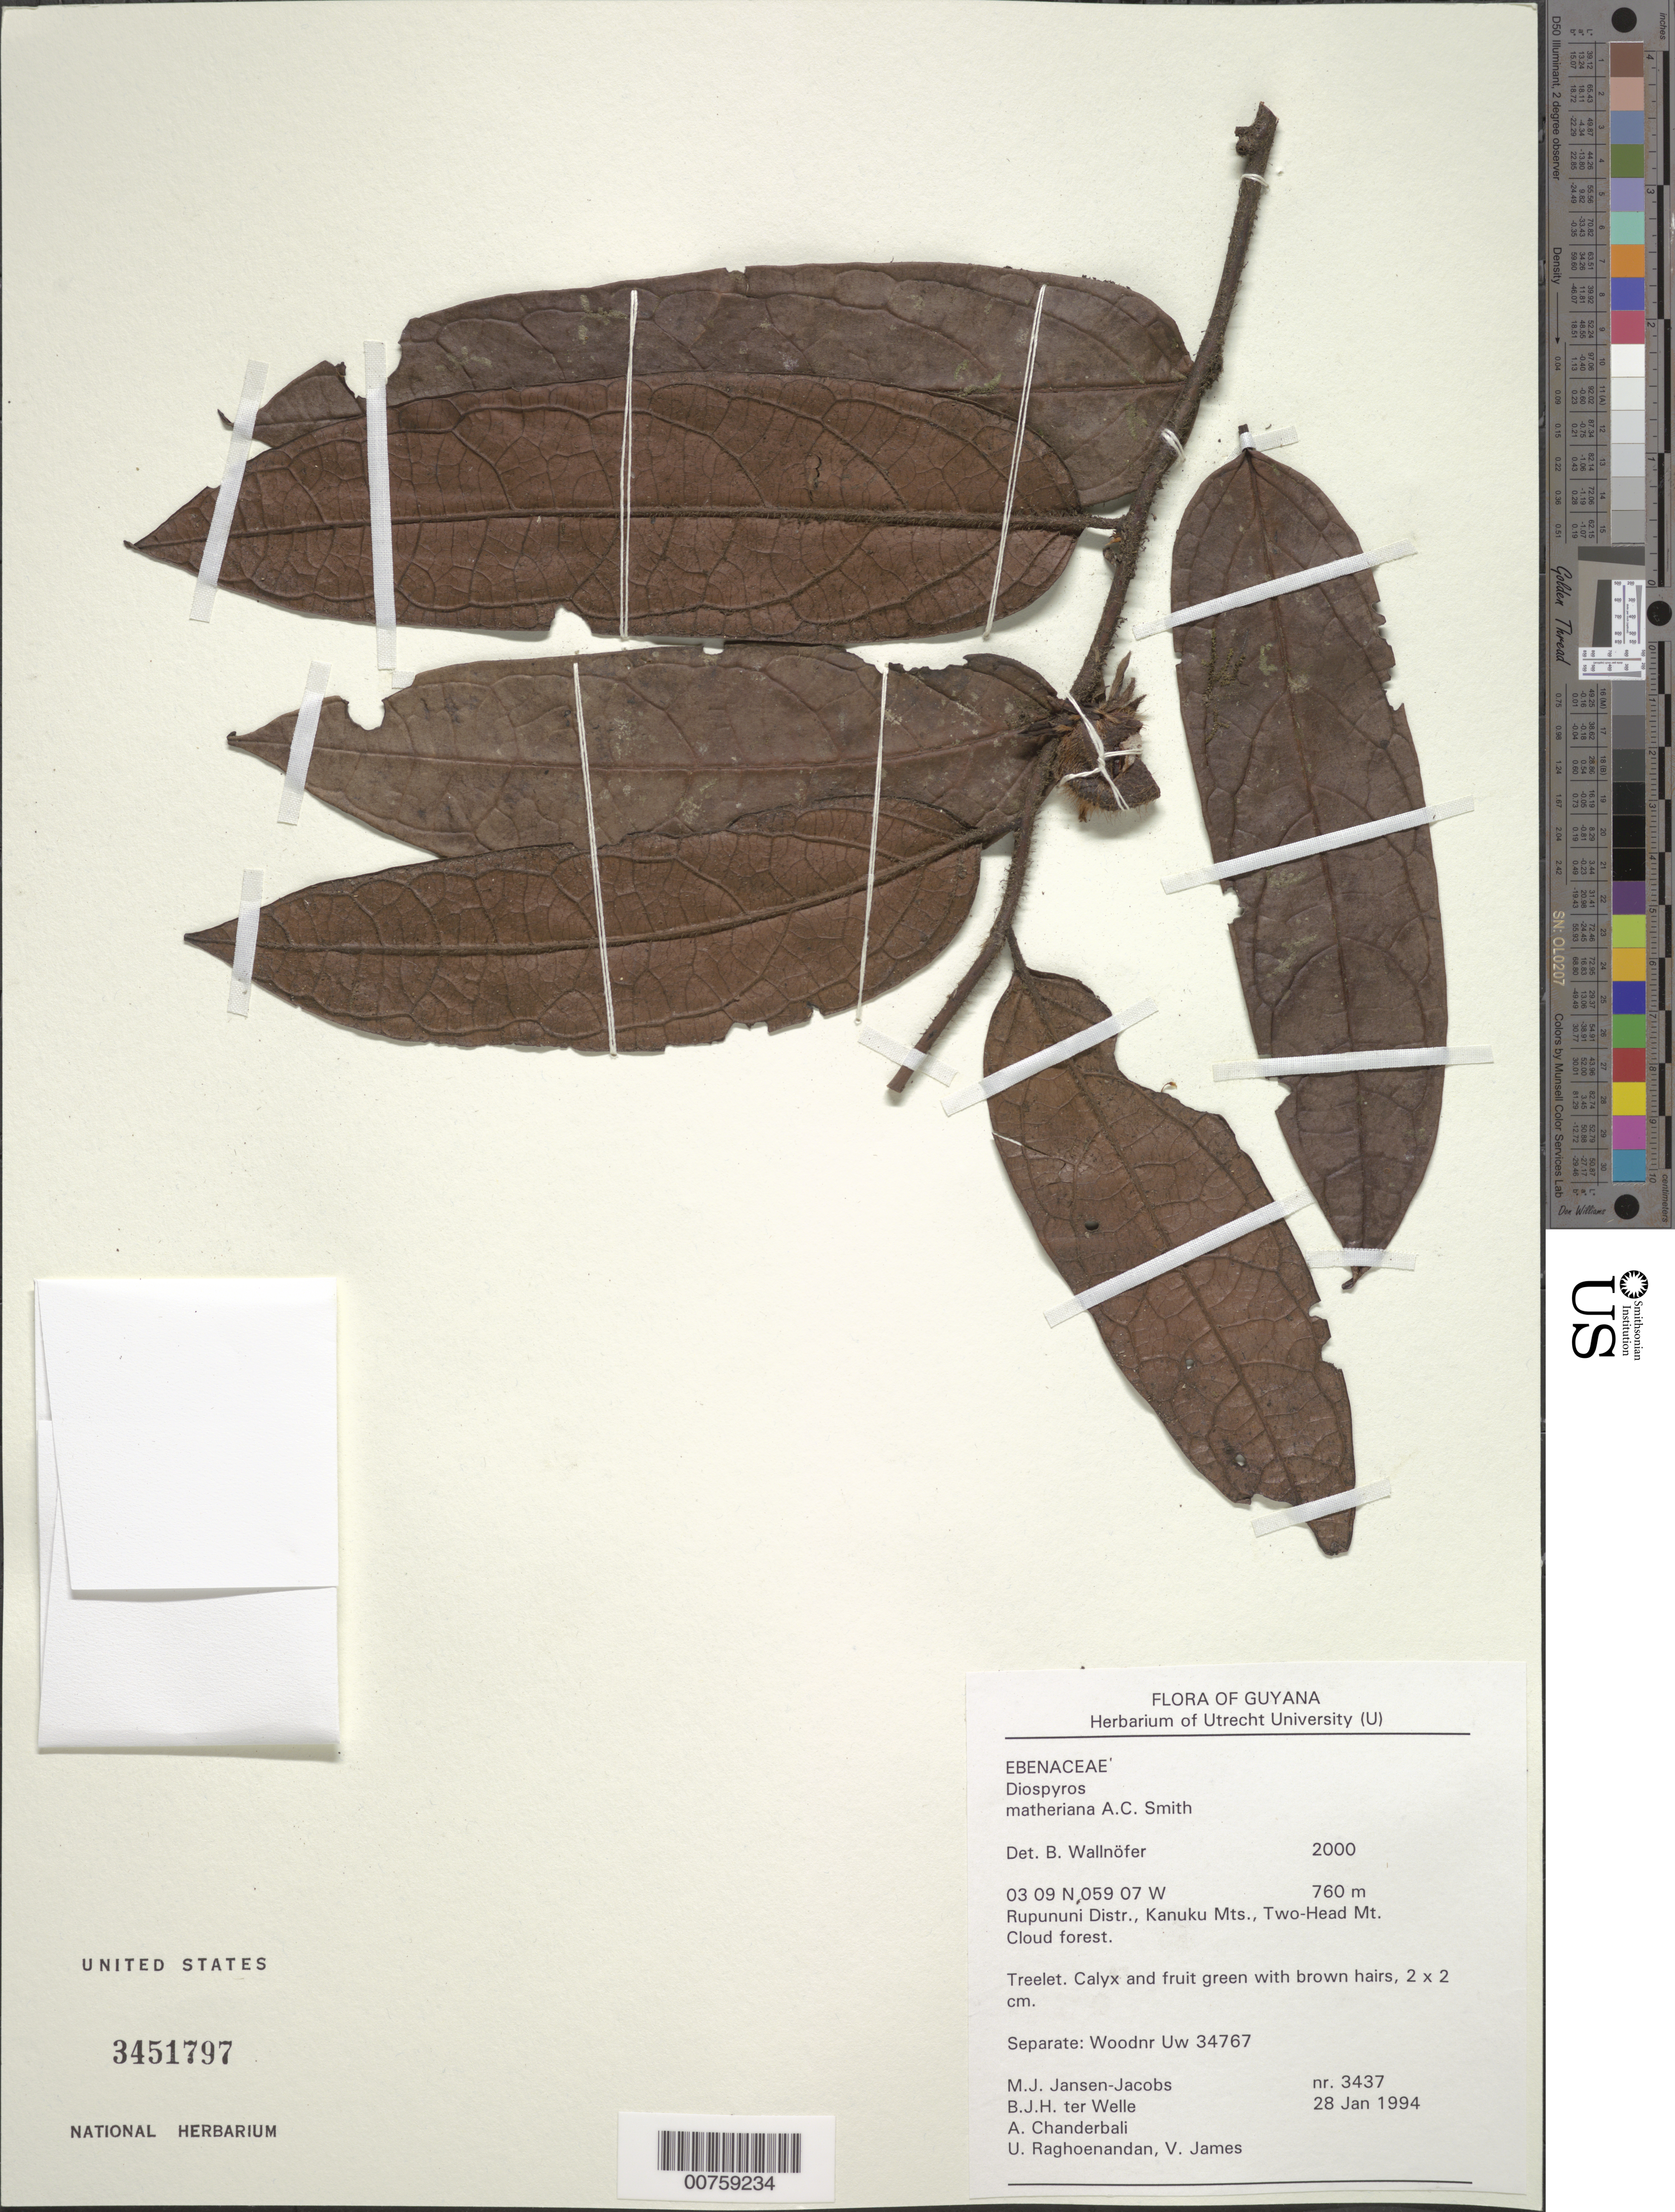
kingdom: Plantae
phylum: Tracheophyta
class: Magnoliopsida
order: Ericales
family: Ebenaceae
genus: Diospyros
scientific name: Diospyros matheriana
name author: A.C. Sm.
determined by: Wallnöfer, B.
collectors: M. J. Jansen-Jacobs, B. Welle, A. S. Chanderbali, U. Raghoenandan & V. James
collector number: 3437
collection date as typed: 28-Jan-94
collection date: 1994-01-28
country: Guyana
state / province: U. Takutu-U. Essequibo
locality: Two-Head Mt., Kanuku Mts.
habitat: Cloud forest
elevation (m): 760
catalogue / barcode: US 3451797